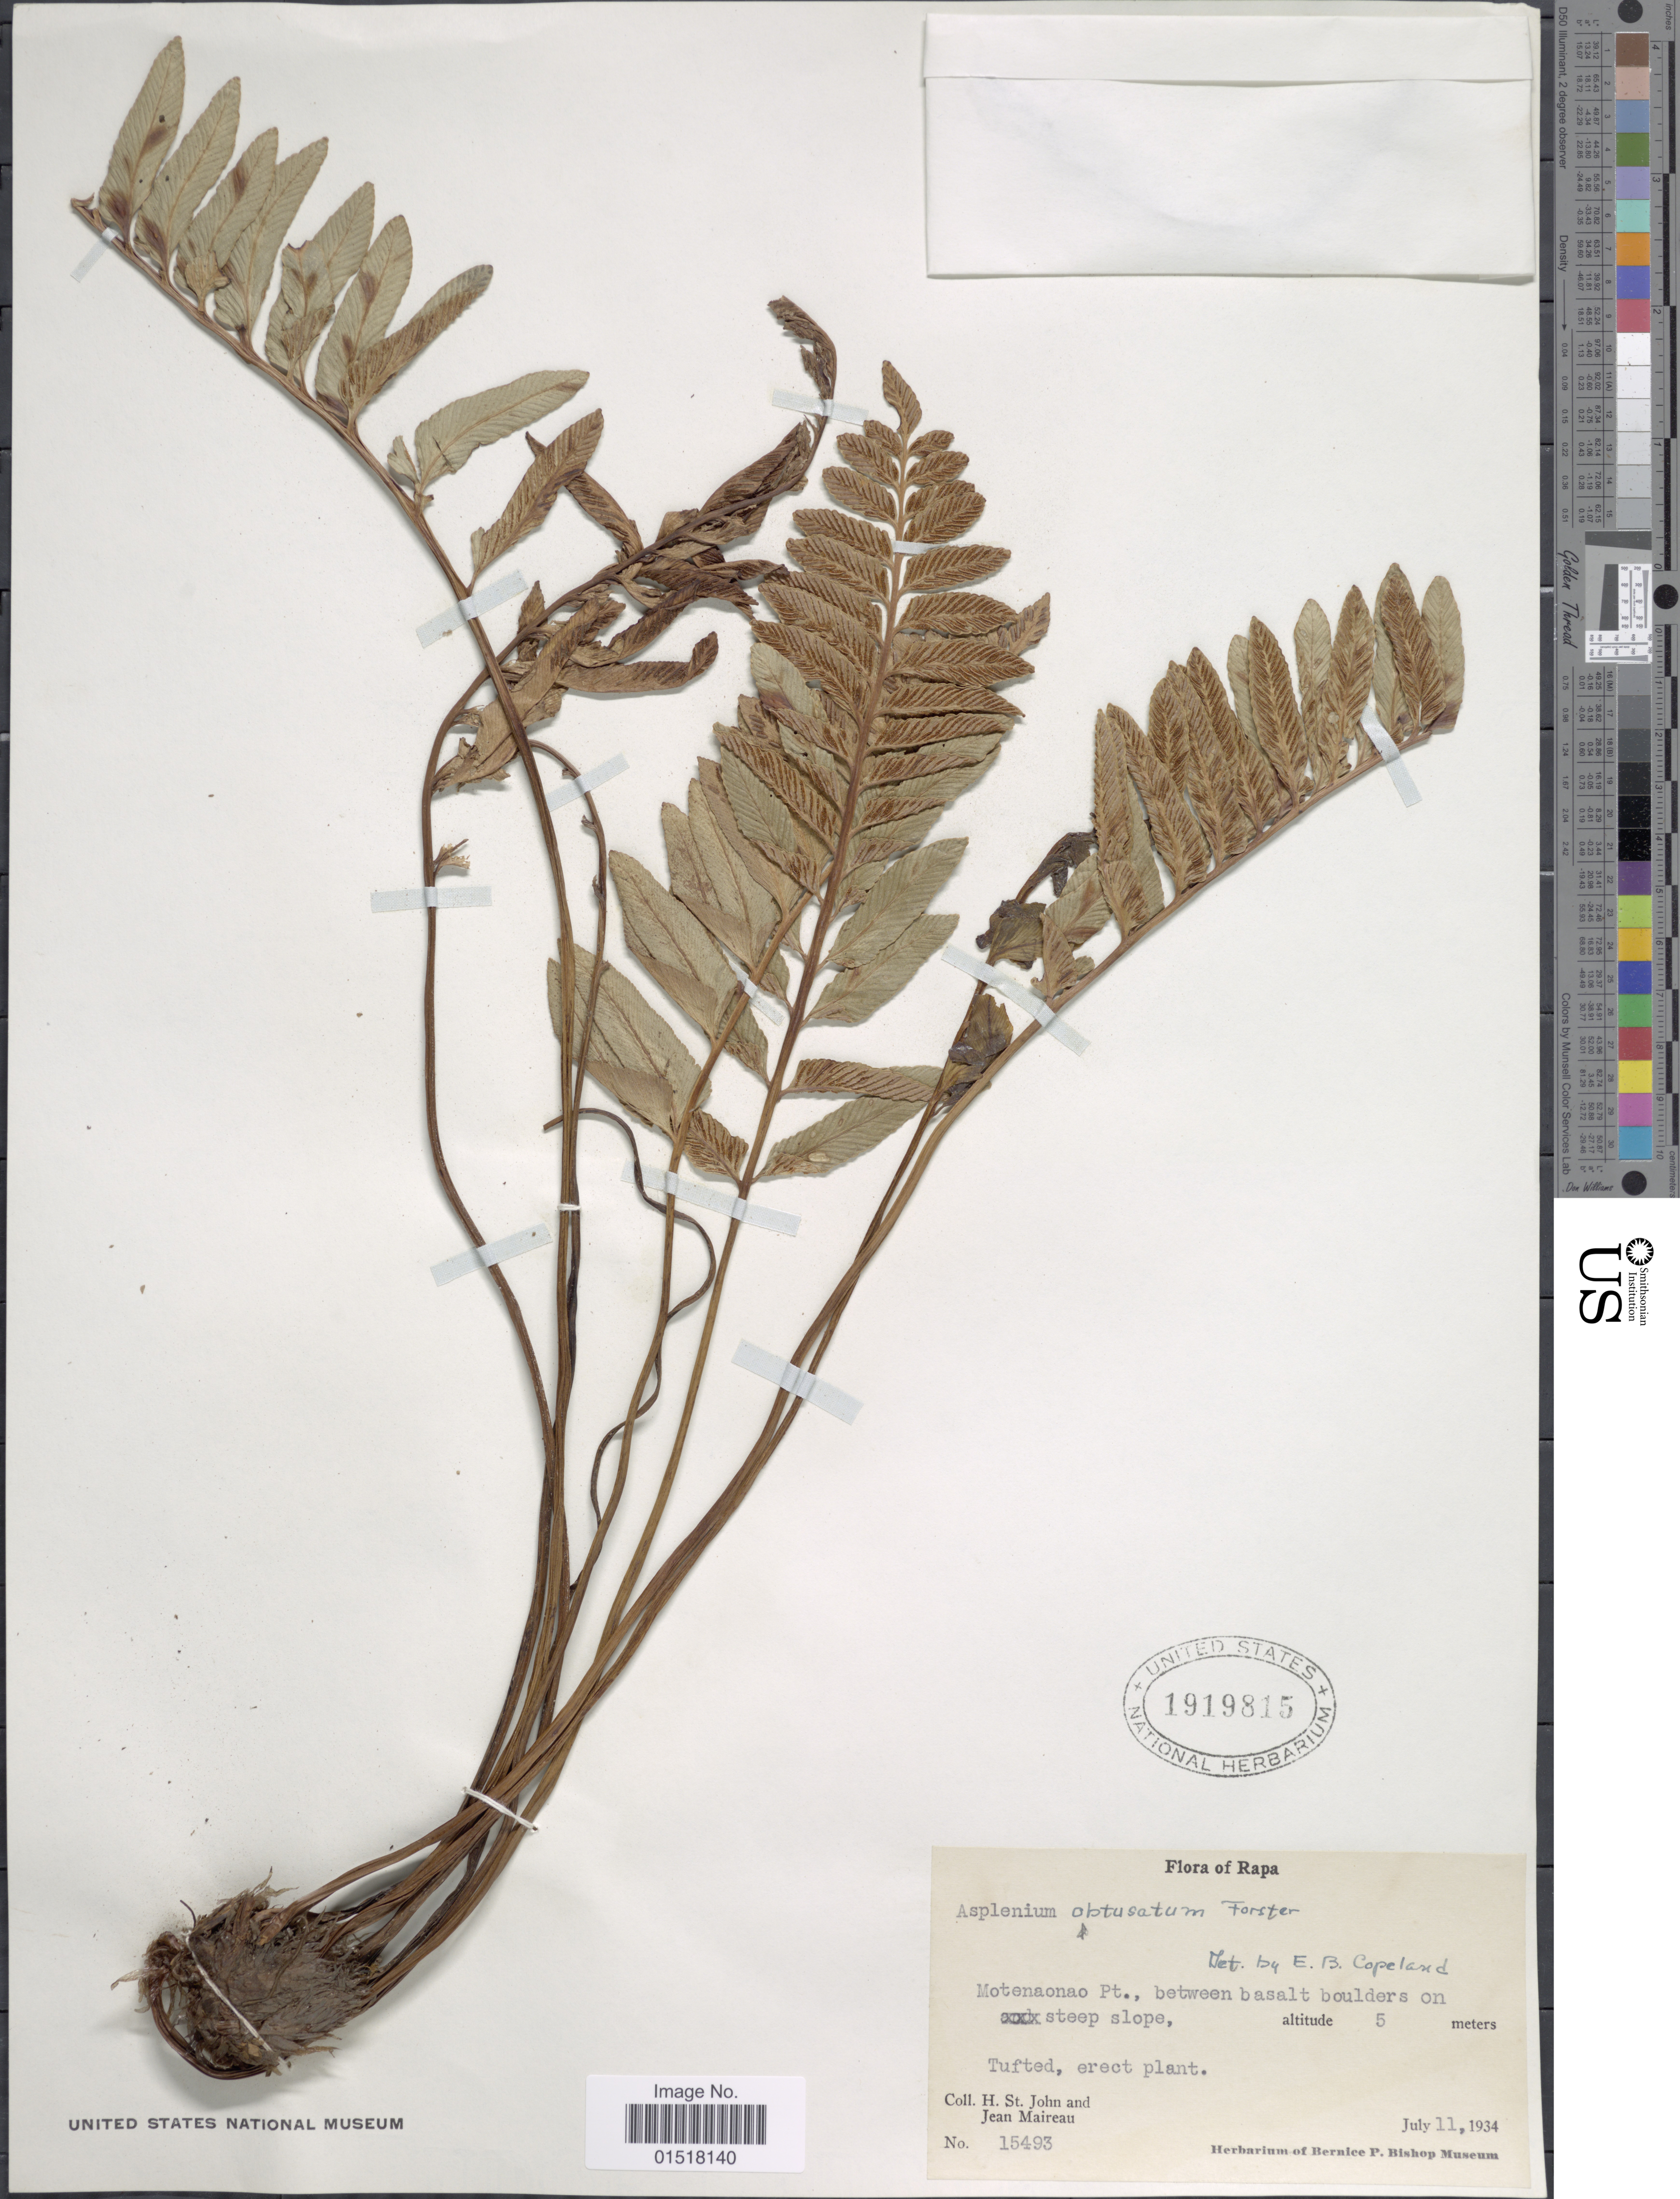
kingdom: Plantae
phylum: Tracheophyta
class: Polypodiopsida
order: Polypodiales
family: Aspleniaceae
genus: Asplenium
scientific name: Asplenium obtusatum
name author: G. Forst.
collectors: H. St. John & J. Maireau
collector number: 15493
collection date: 1934-07-11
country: French Polynesia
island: Rapa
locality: Rapa. Motenaonao Pt., between basalt boulders on steep slope.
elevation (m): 5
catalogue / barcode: US 1919815